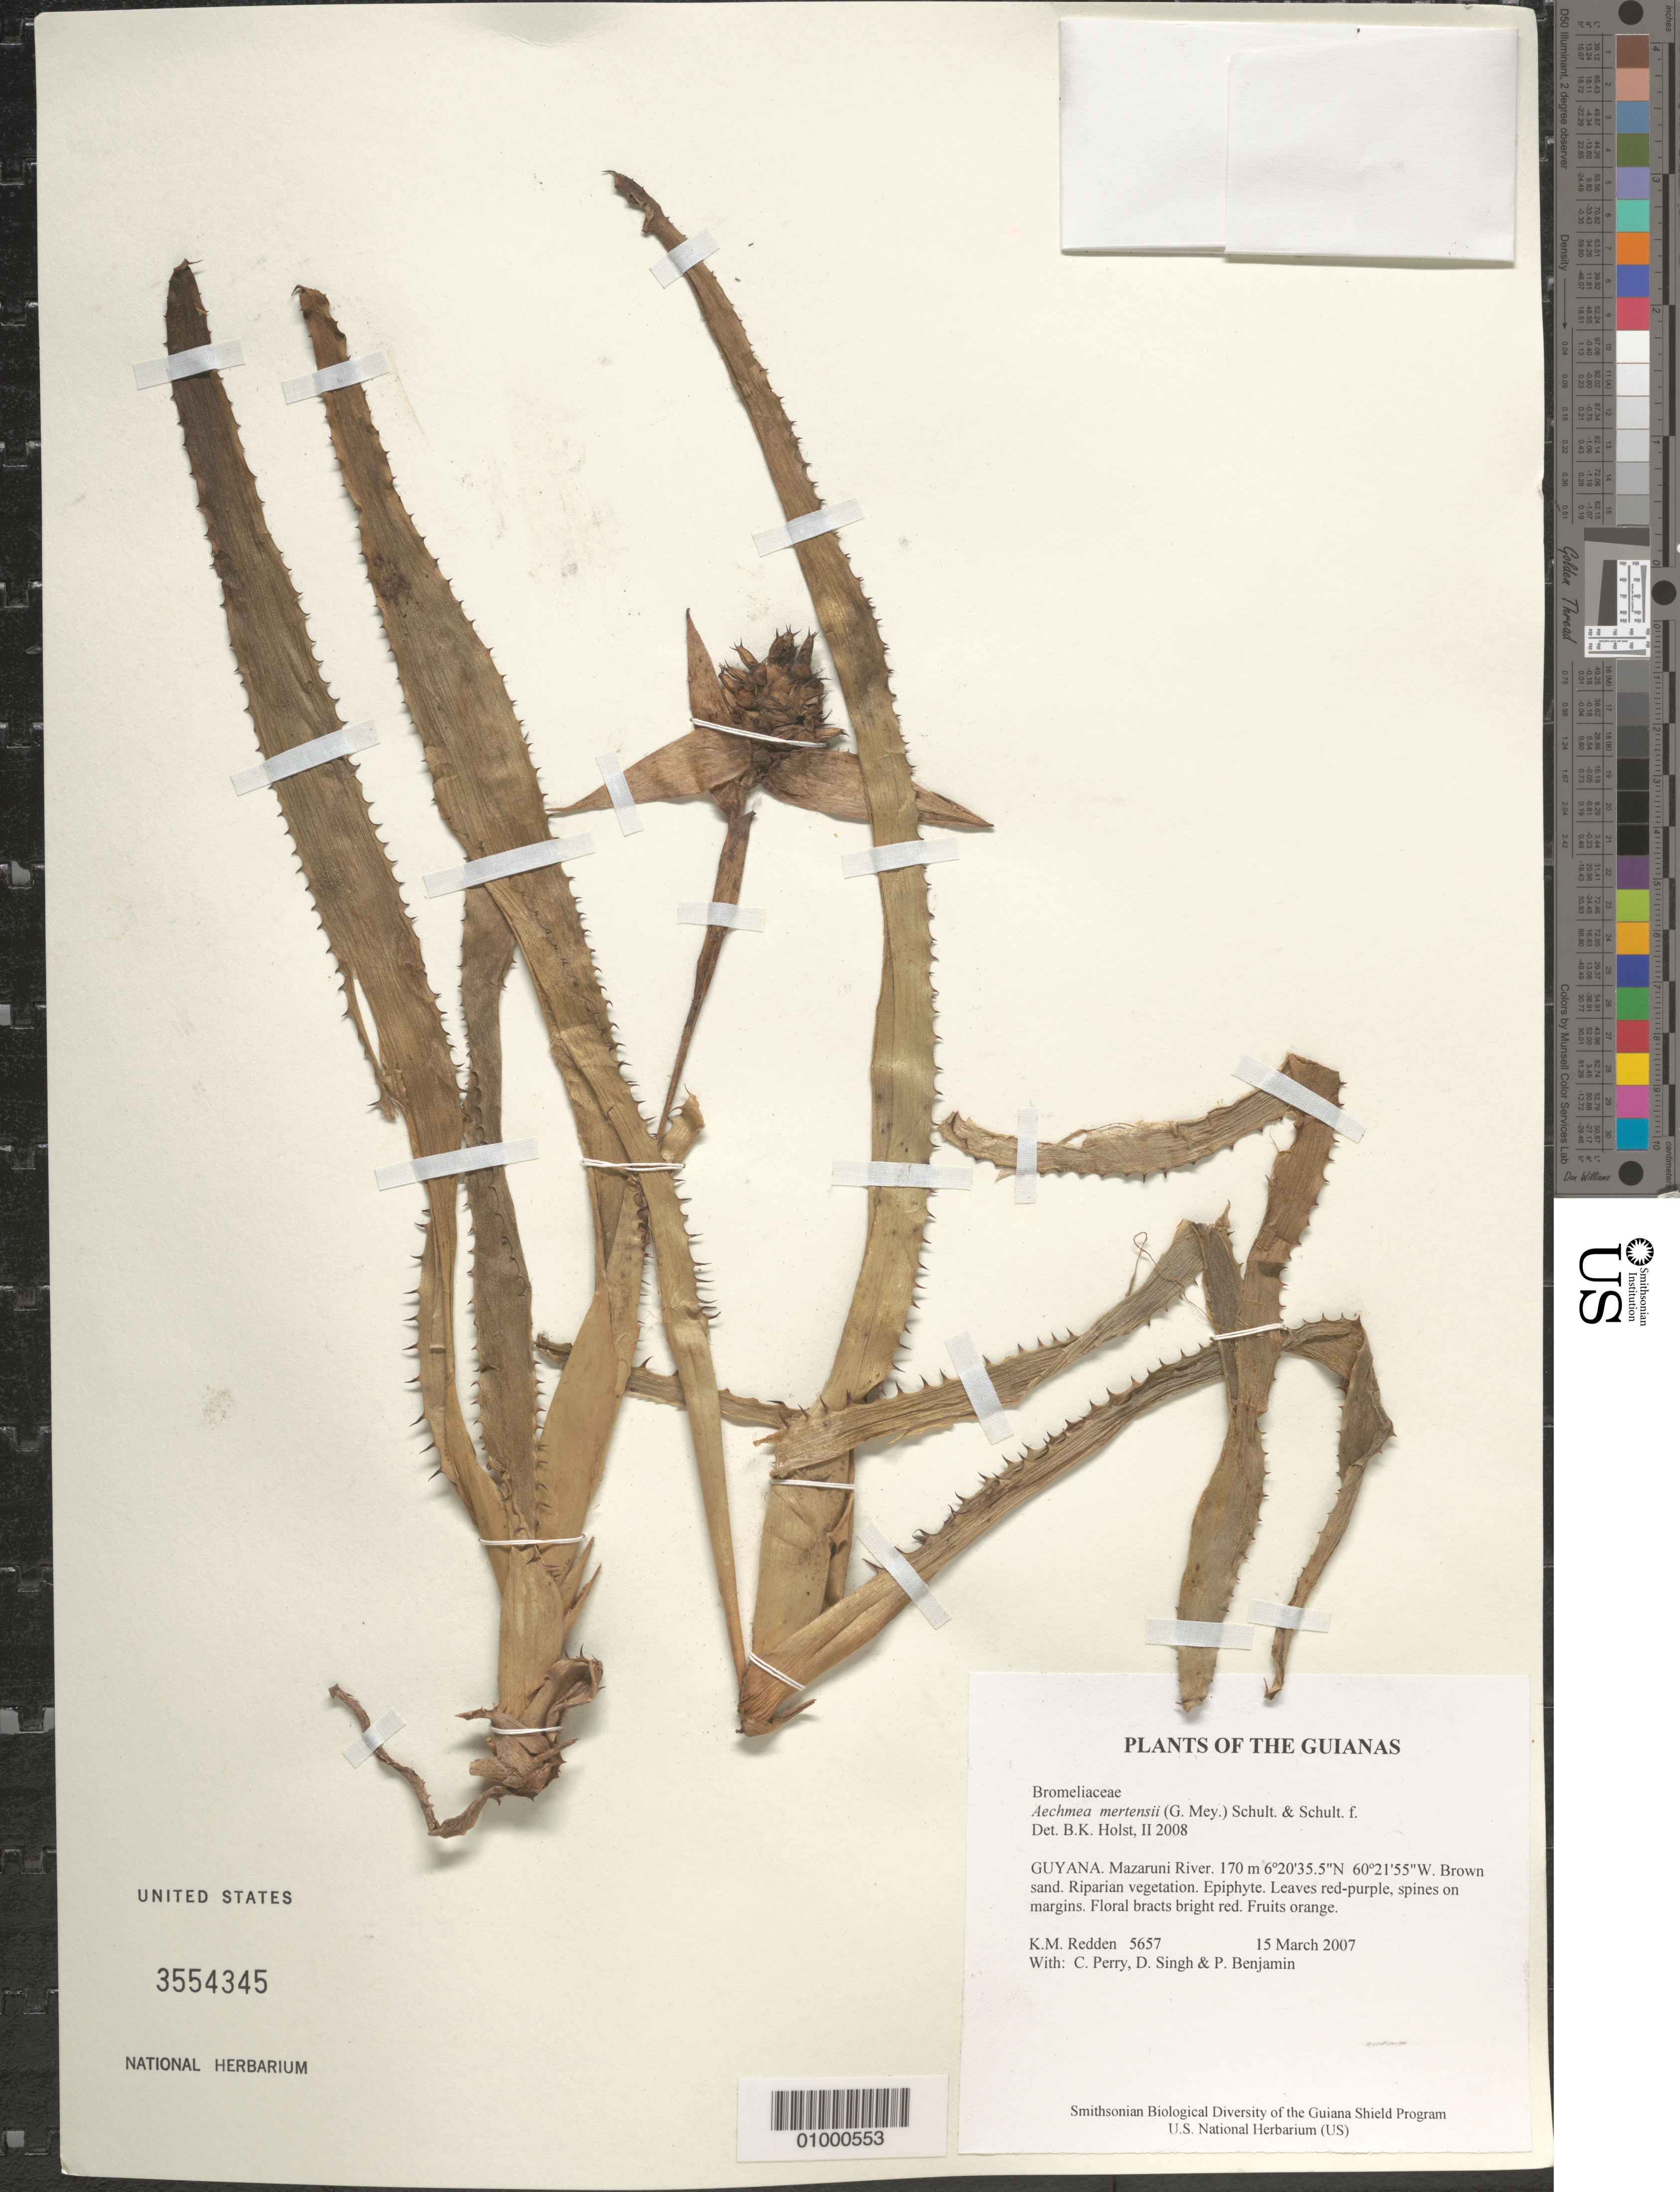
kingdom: Plantae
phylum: Tracheophyta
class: Liliopsida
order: Poales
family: Bromeliaceae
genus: Aechmea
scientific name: Aechmea mertensii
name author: (G. Mey.) Schult. & Schult. f.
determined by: Holst, Bruce K.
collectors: K. M. Redden, C. Perry, D. Singh & P. Benjamin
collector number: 5657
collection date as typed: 15 March 2007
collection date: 2007-03-15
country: Guyana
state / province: Cuyuni-Mazaruni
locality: Mazaruni River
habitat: Brown sand. Riparian vegetation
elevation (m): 170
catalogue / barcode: US 3554345